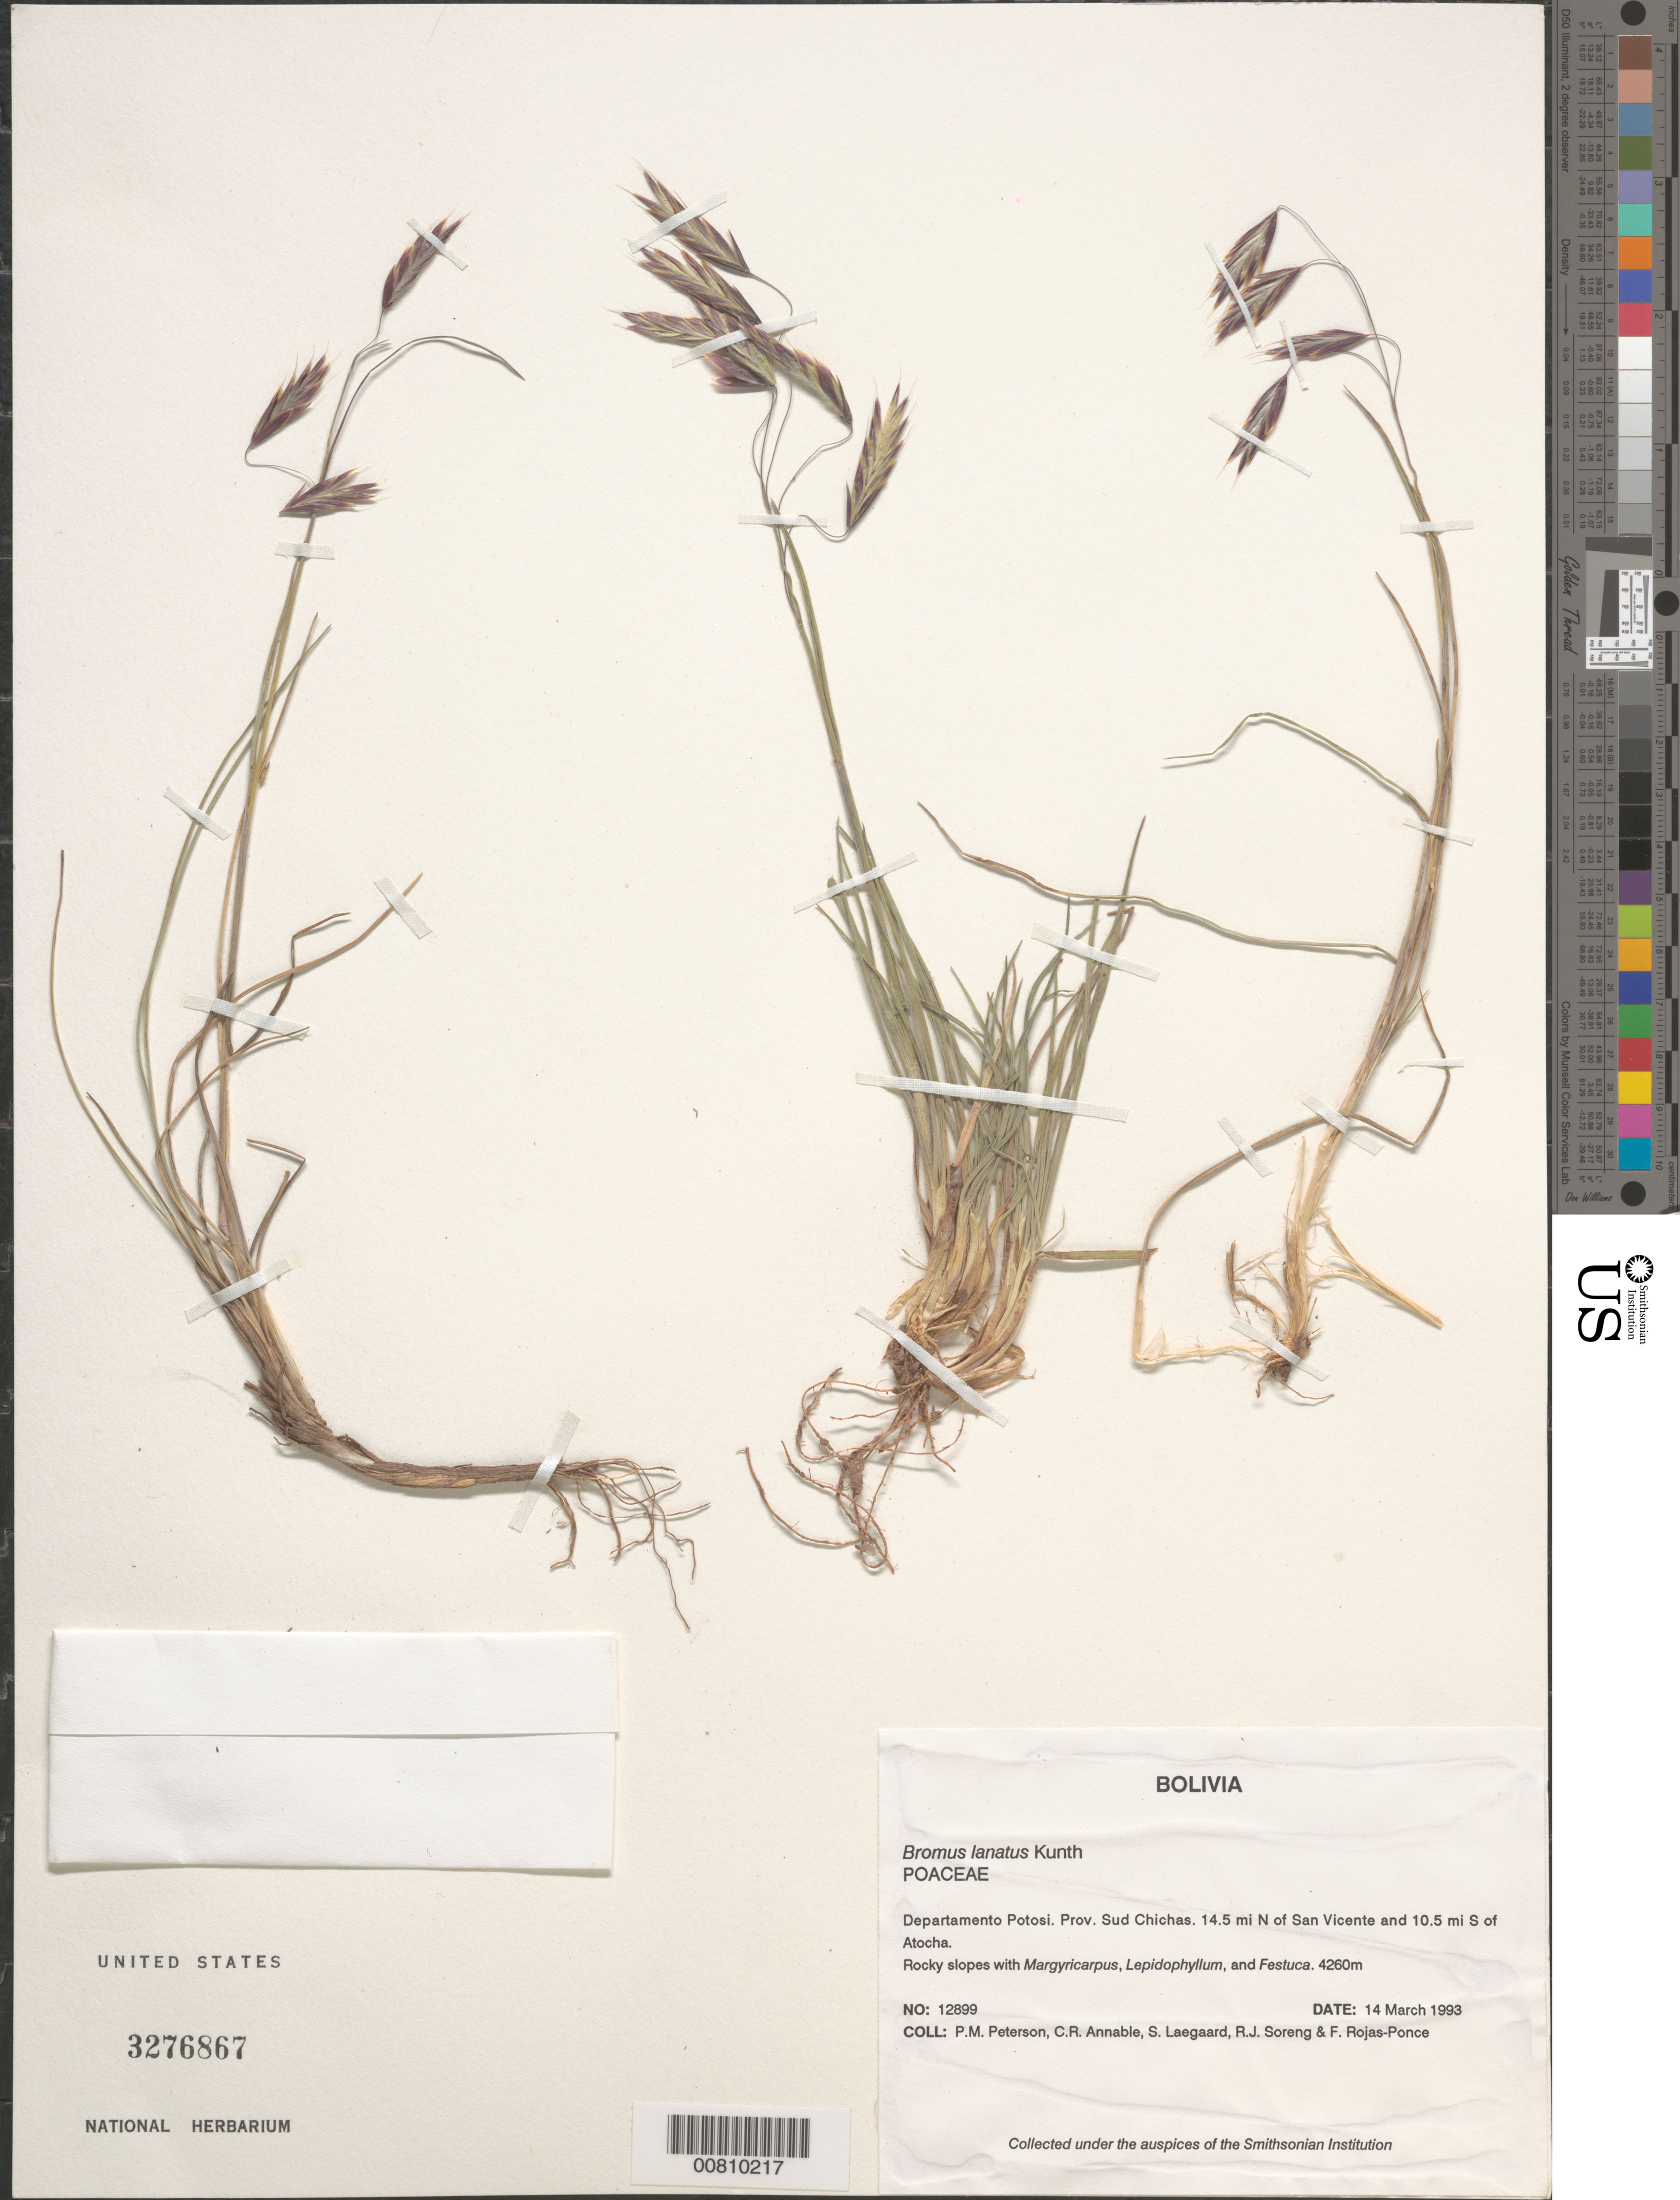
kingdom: Plantae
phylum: Tracheophyta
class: Liliopsida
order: Poales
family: Poaceae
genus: Bromus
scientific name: Bromus lanatus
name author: Kunth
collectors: P. M. Peterson et al.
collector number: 12899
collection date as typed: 14 Mar 1993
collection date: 1993-03-14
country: Bolivia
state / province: Potosí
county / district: Sud Chichas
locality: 14.5 mi N of San Vicente and 10.5 mi S of Atocha.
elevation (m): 4260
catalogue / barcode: US 3276867